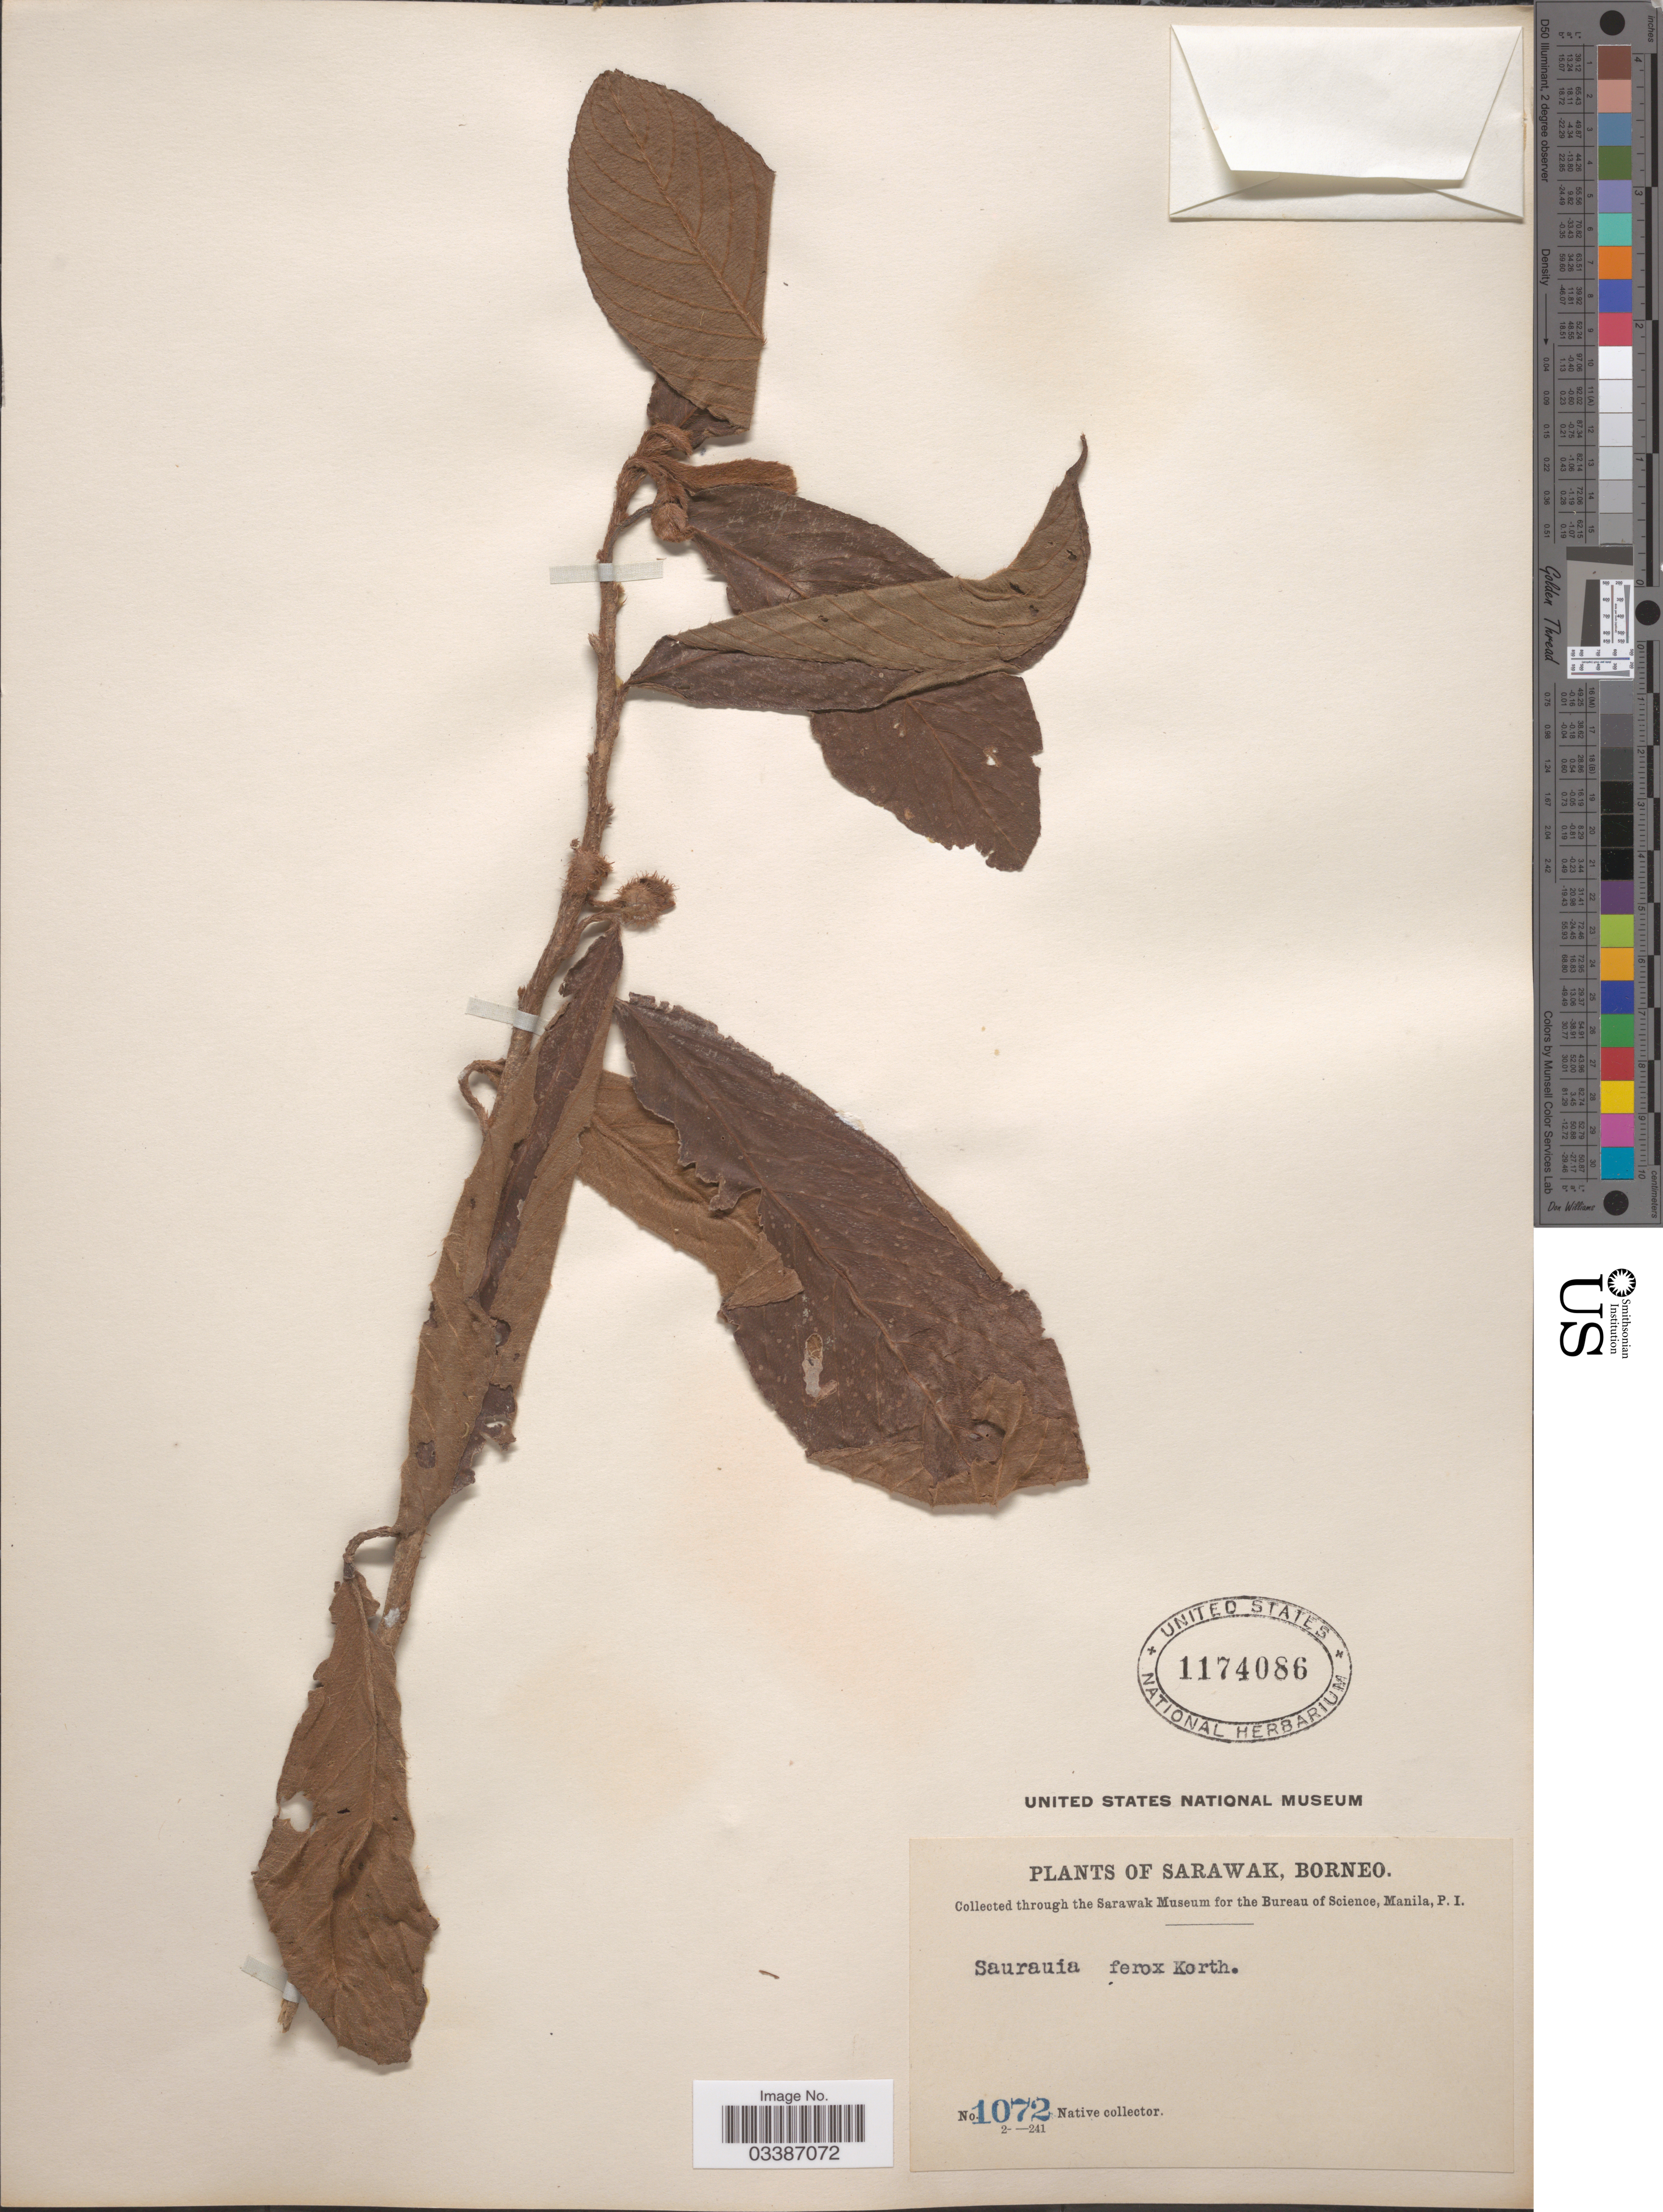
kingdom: Plantae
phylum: Tracheophyta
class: Magnoliopsida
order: Ericales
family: Actinidiaceae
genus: Saurauia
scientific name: Saurauia ferox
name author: Korth.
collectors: Native collector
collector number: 1072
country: Malaysia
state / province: Sarawak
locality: Borneo.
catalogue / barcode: US 1174086